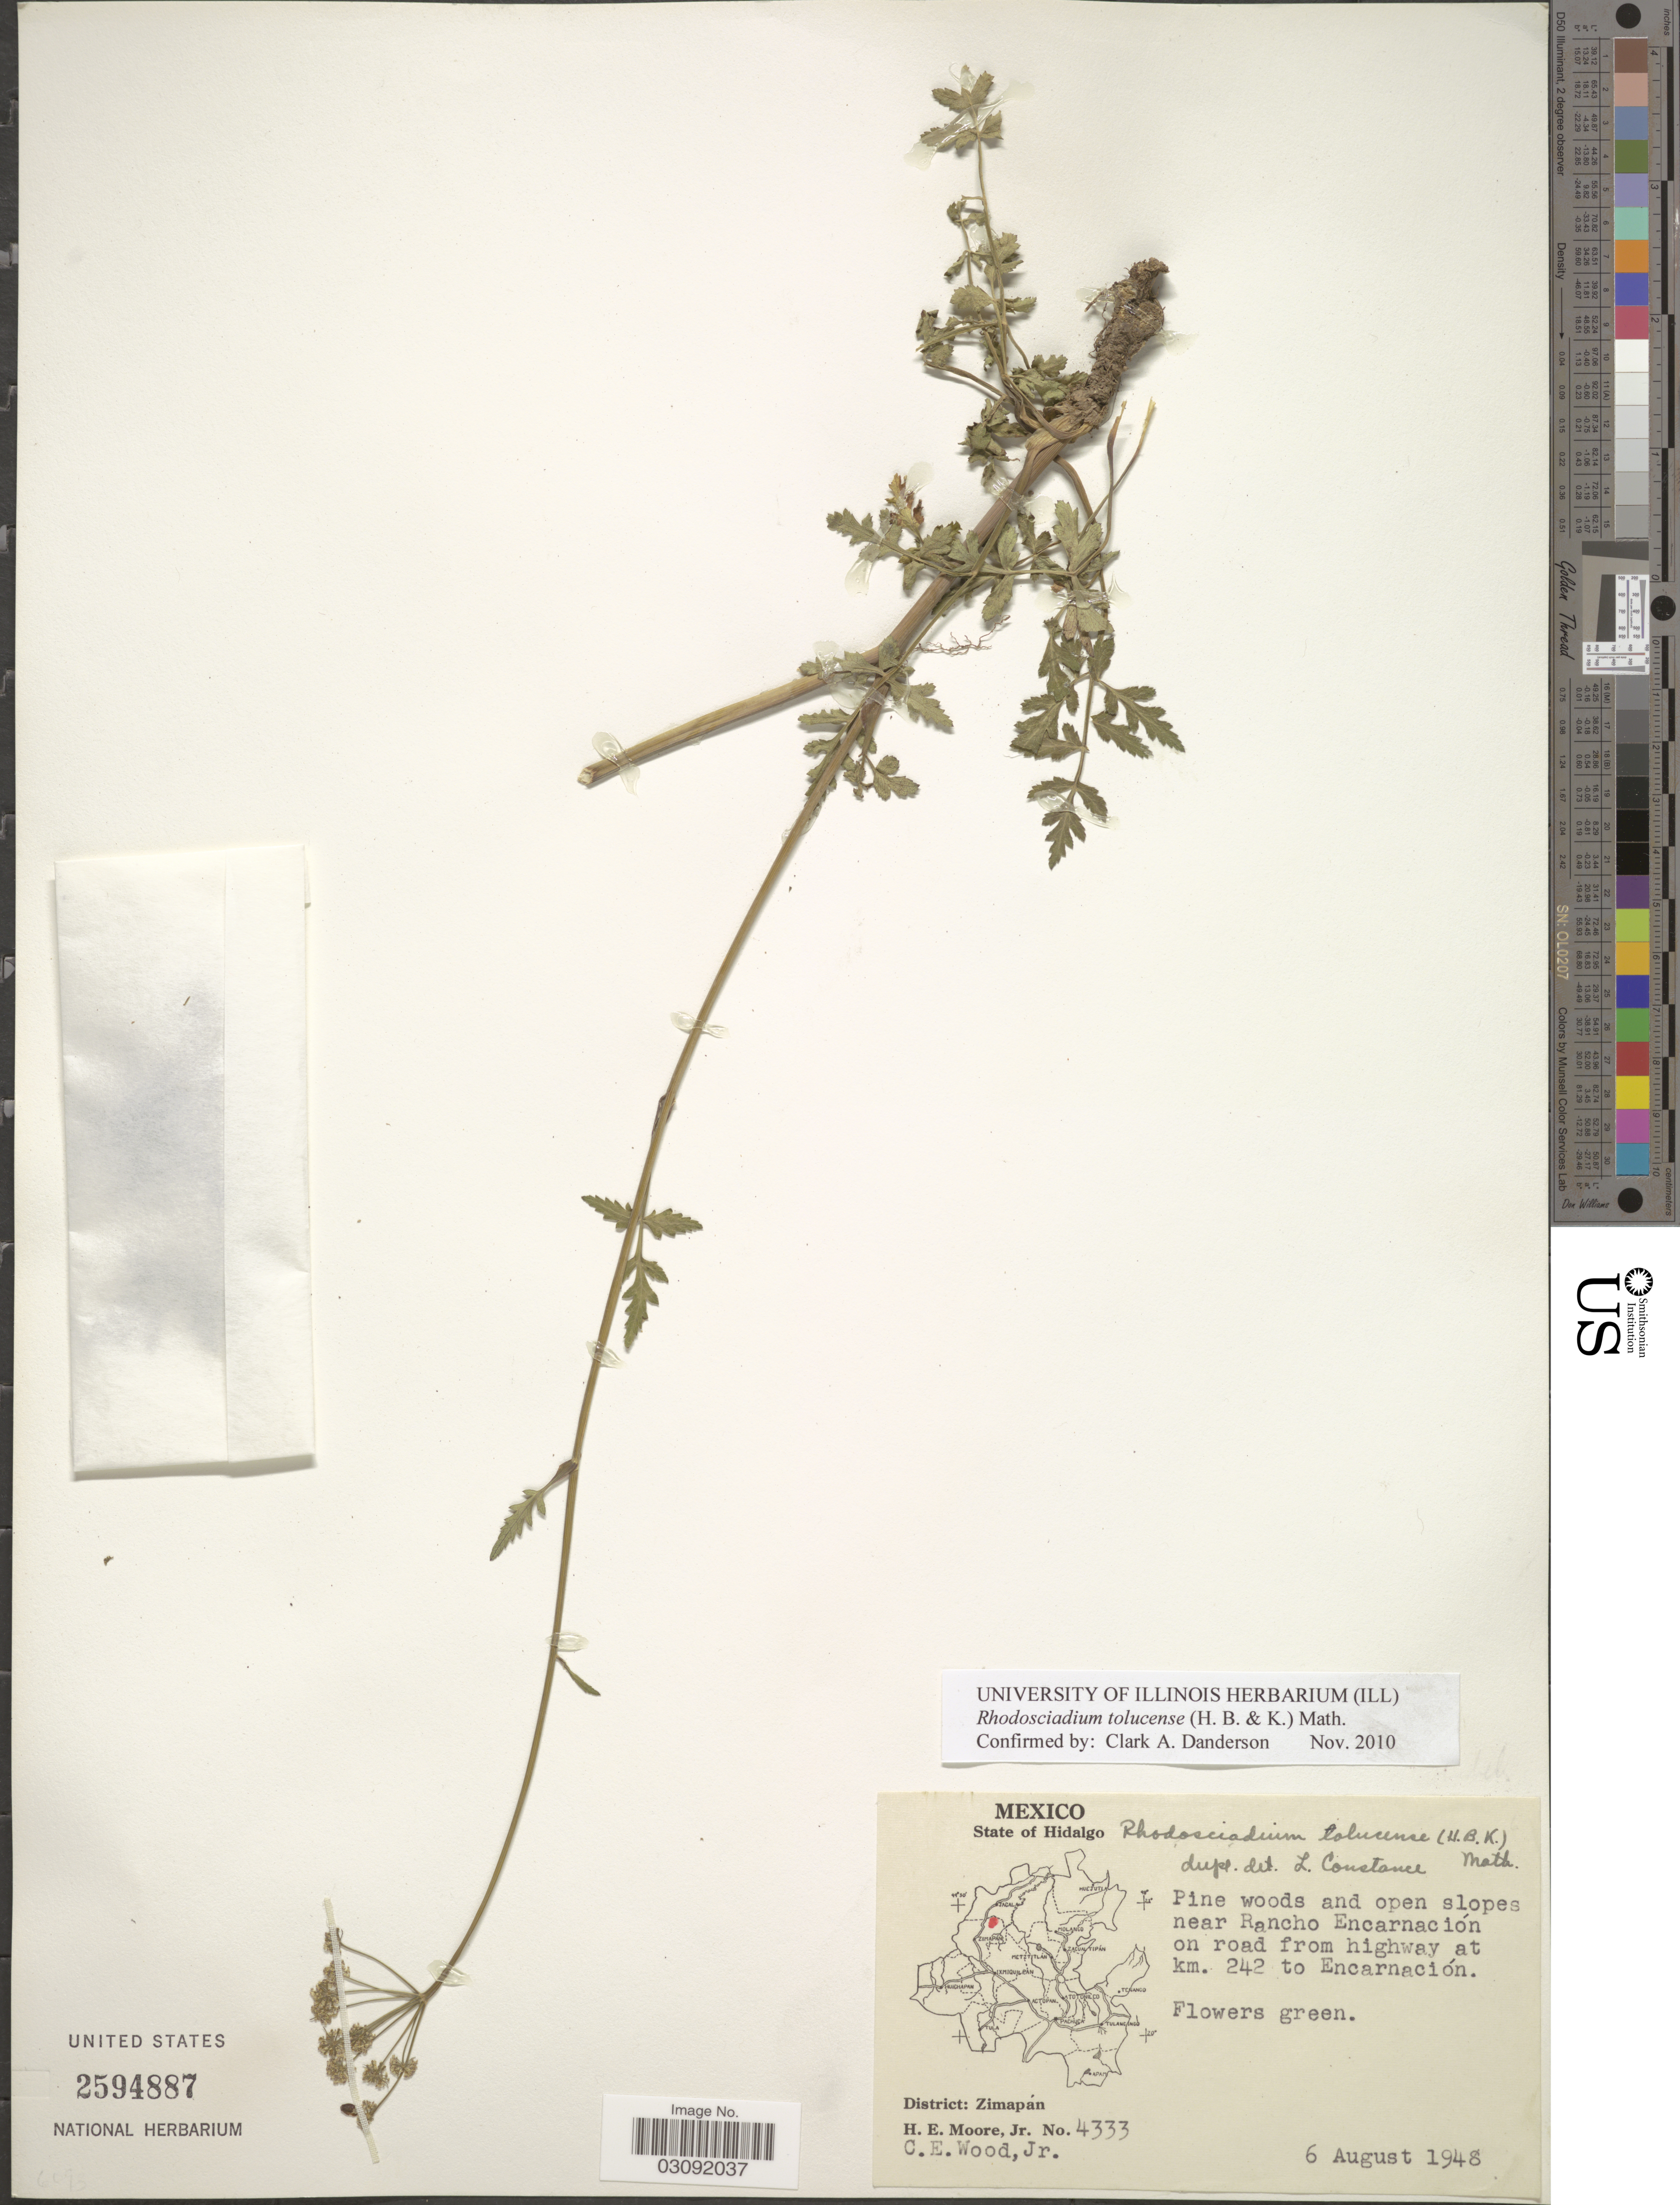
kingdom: Plantae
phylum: Tracheophyta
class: Magnoliopsida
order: Apiales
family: Apiaceae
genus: Rhodosciadium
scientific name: Rhodosciadium tolucense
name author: (Kunth) Mathias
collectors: H. Moore & C. Wood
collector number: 4333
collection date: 1948-08-06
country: Mexico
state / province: Hidalgo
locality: Pine woods and open slopes near Rancho Encarnación on road from highway at km. 242 to Encarnación. District Zamapán.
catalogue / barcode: US 2594887